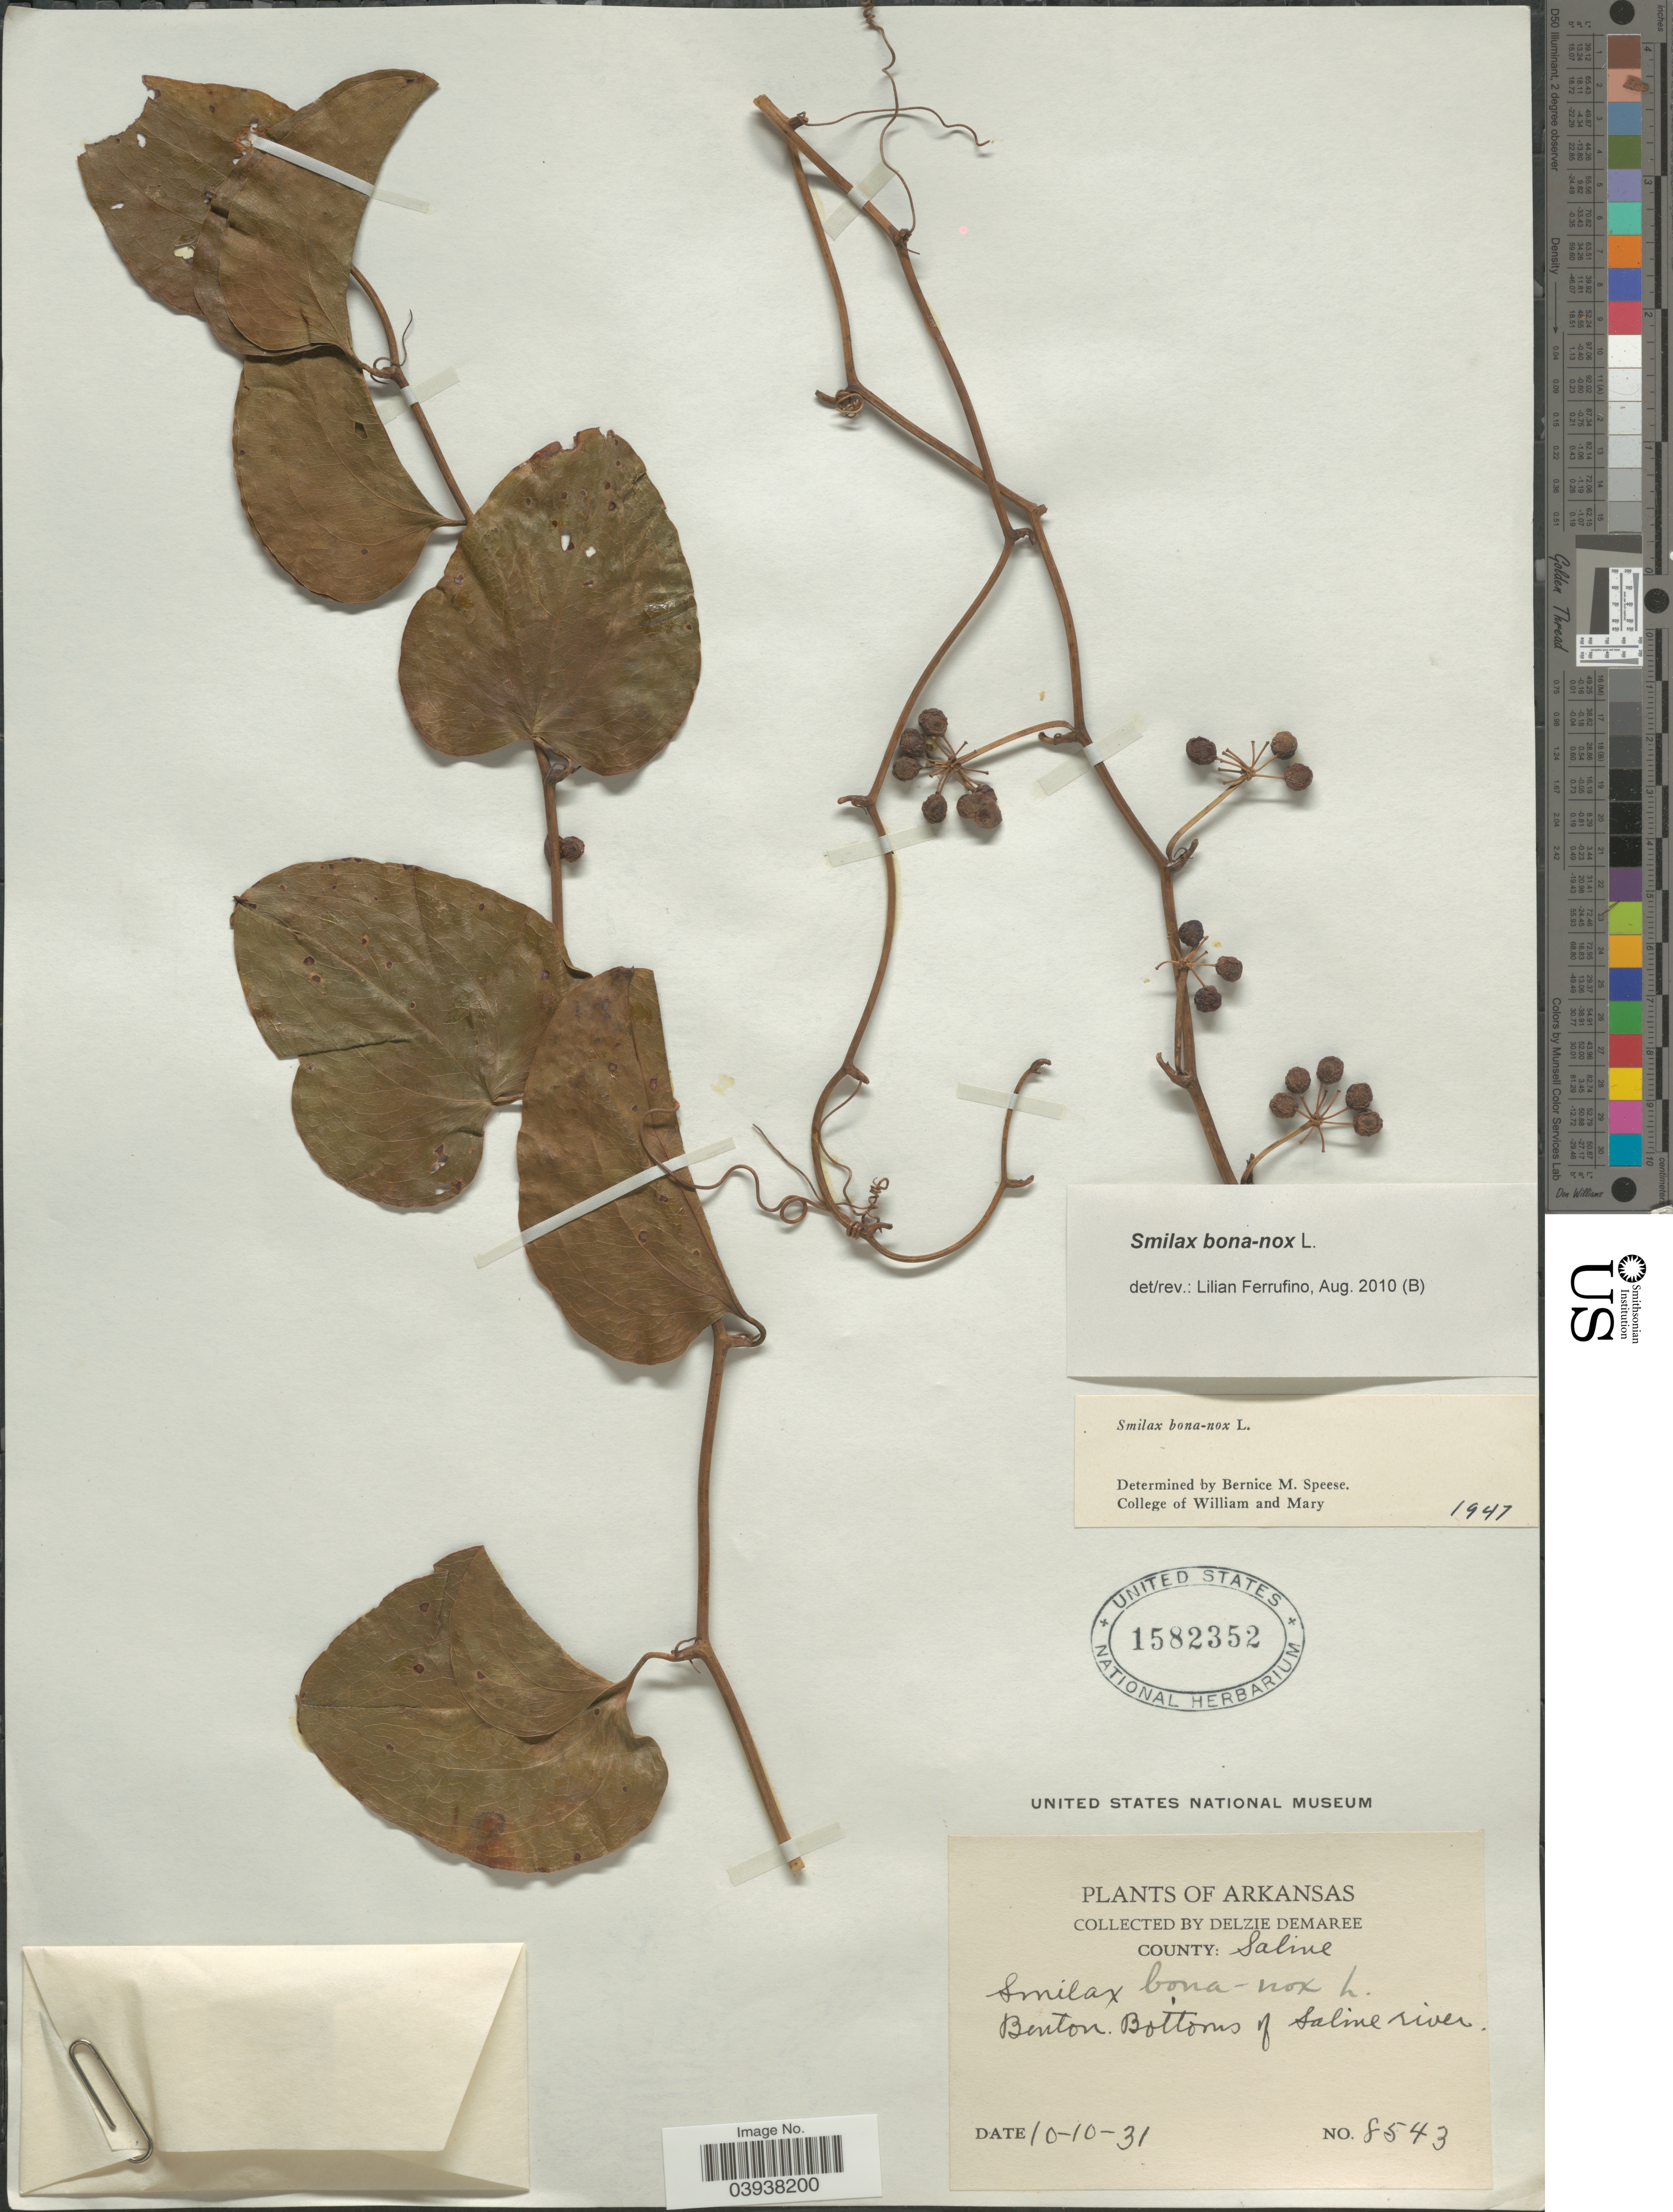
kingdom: Plantae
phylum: Tracheophyta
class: Liliopsida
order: Liliales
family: Smilacaceae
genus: Smilax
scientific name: Smilax bona-nox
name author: L.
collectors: D. Demaree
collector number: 8543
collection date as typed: Transcribed d/m/y: 10/10/31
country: United States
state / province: Arkansas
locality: County: Saline. Benton. Bottoms of Saline river.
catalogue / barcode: US 1582352